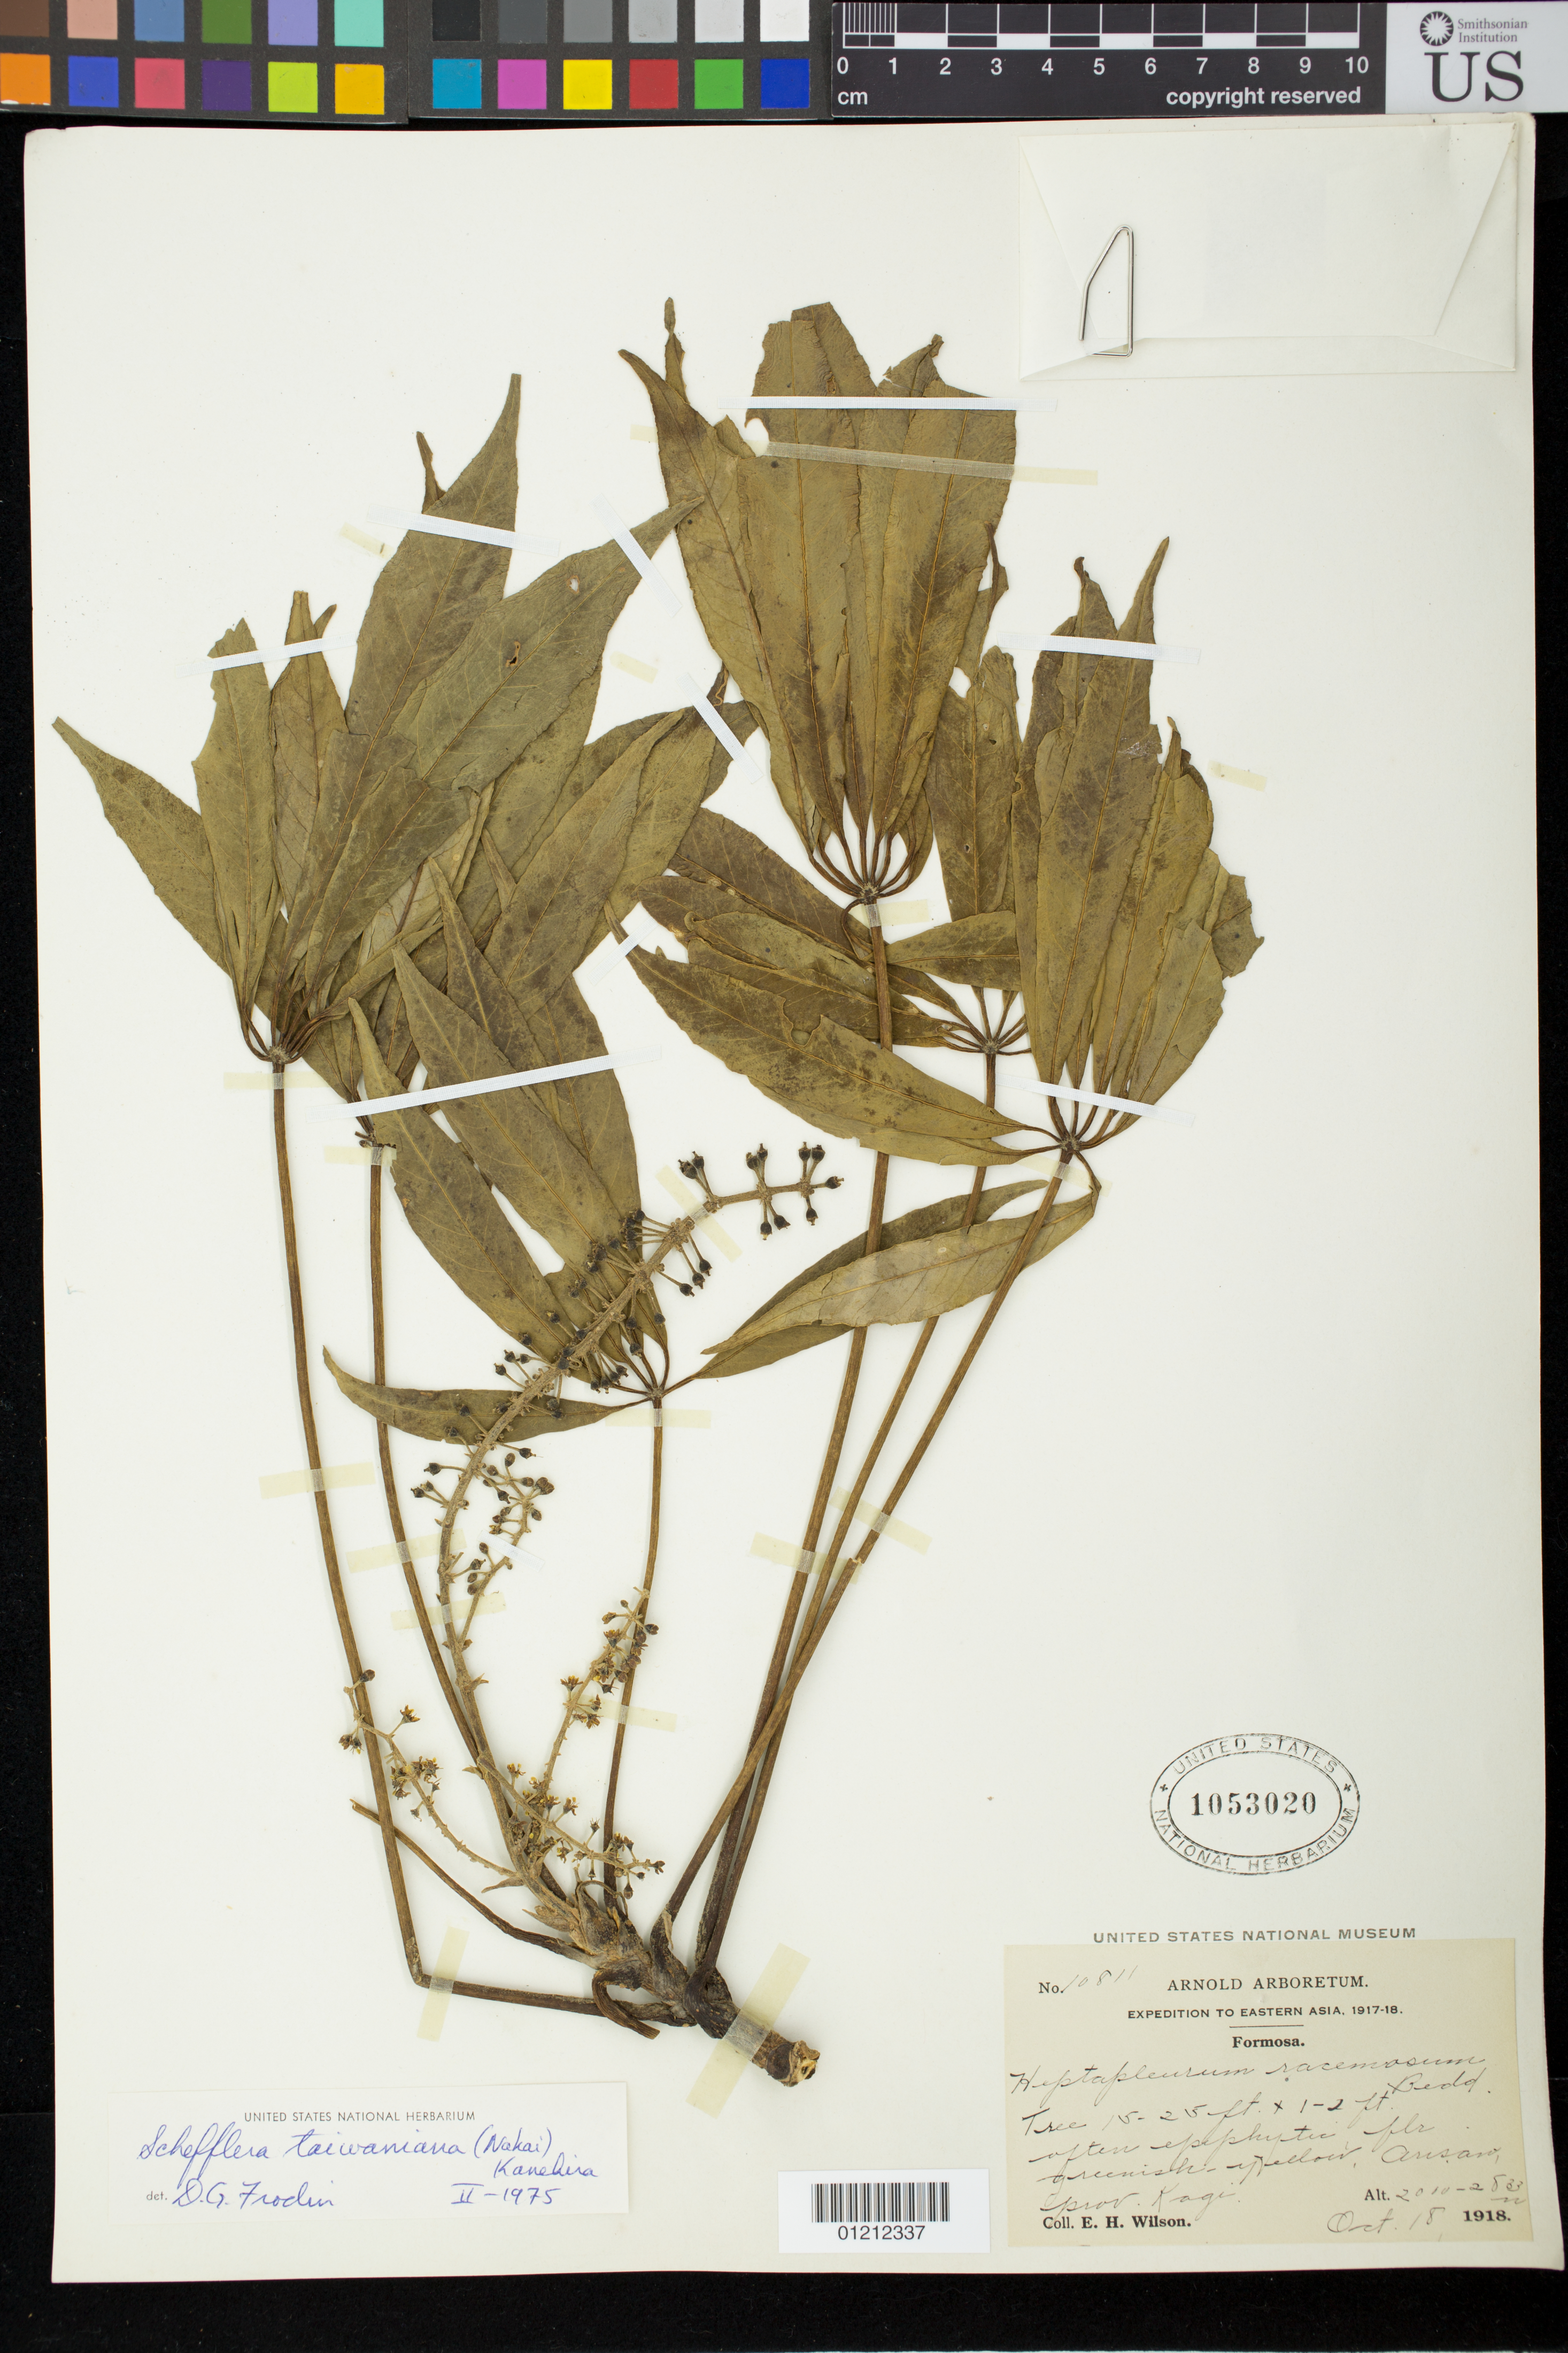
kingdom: Plantae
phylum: Tracheophyta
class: Magnoliopsida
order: Apiales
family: Araliaceae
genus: Schefflera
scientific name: Schefflera taiwaniana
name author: (Nakai) Kaneh.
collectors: E. Wilson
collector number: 10811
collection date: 1918-10-18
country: Taiwan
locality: Formosa: Arisan, Prov. Kagi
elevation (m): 2010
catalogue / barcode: US 1053020